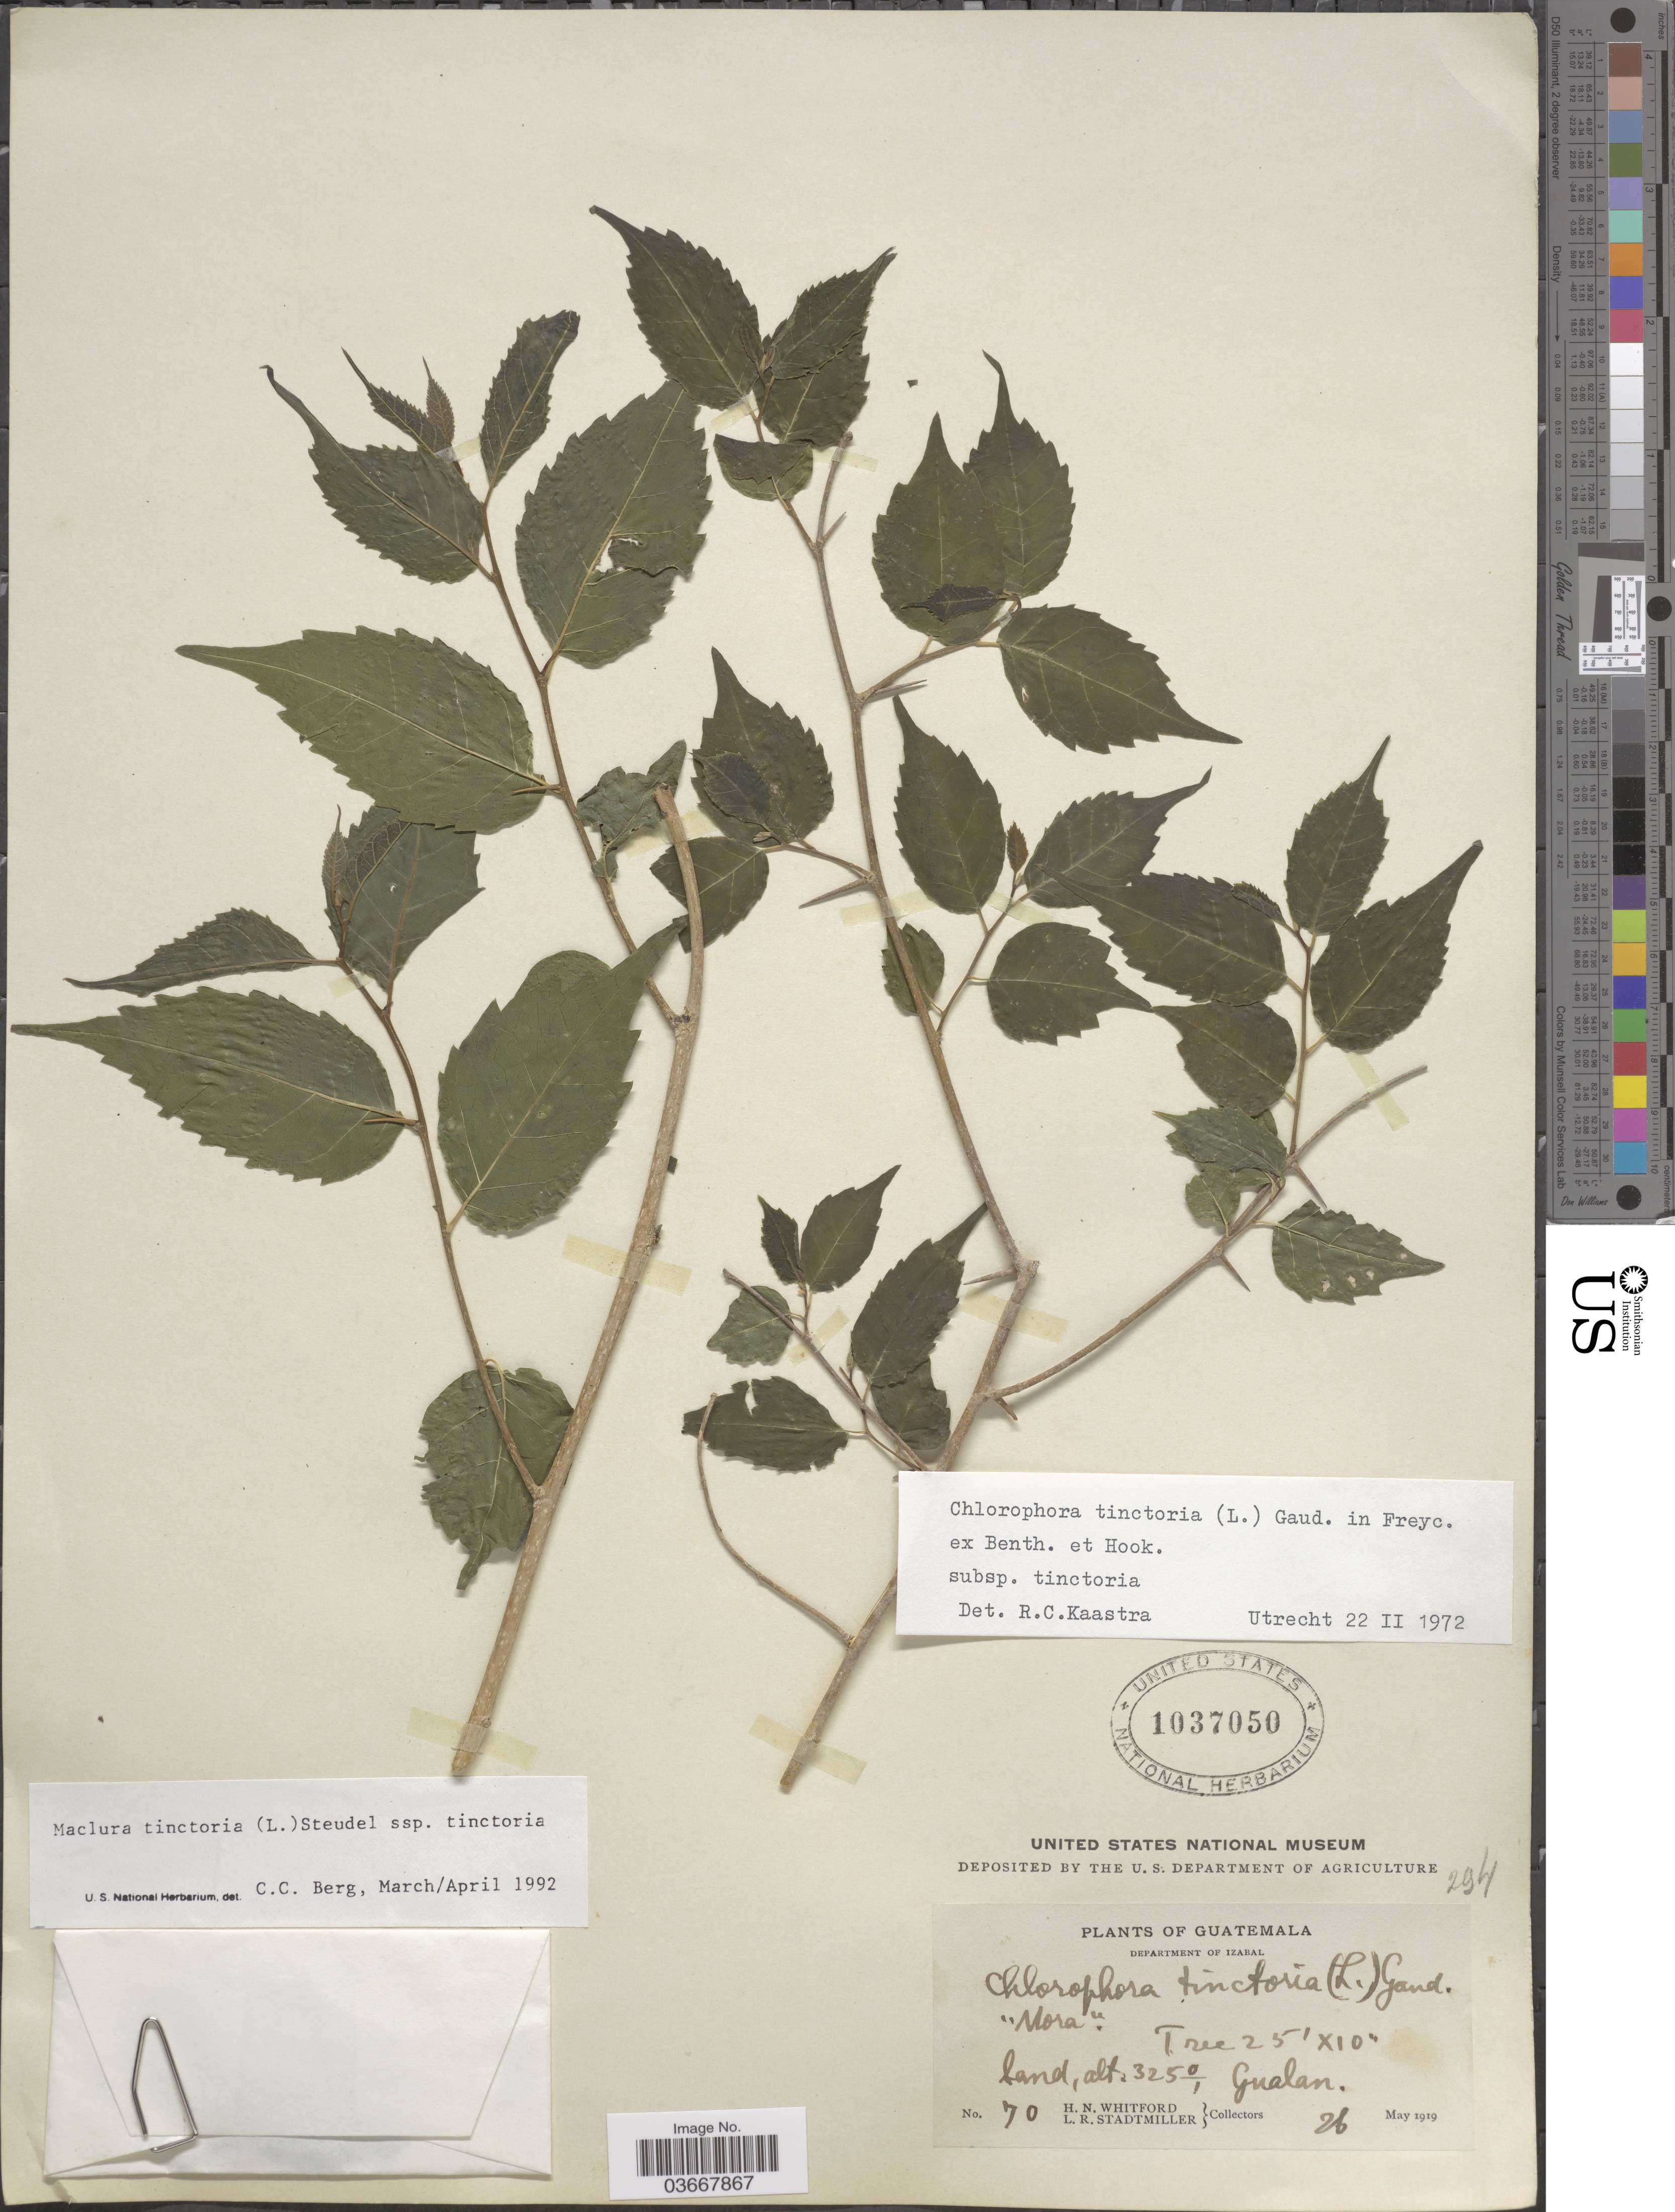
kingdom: Plantae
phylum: Tracheophyta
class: Magnoliopsida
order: Rosales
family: Moraceae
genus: Maclura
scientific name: Maclura tinctoria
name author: (L.) D. Don ex Steud.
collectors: H. N. Whitford & L. Stadtmiller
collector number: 70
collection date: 1919-05-26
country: Guatemala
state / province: Izabal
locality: Department of Izabal. Gualan.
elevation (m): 99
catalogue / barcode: US 1037050